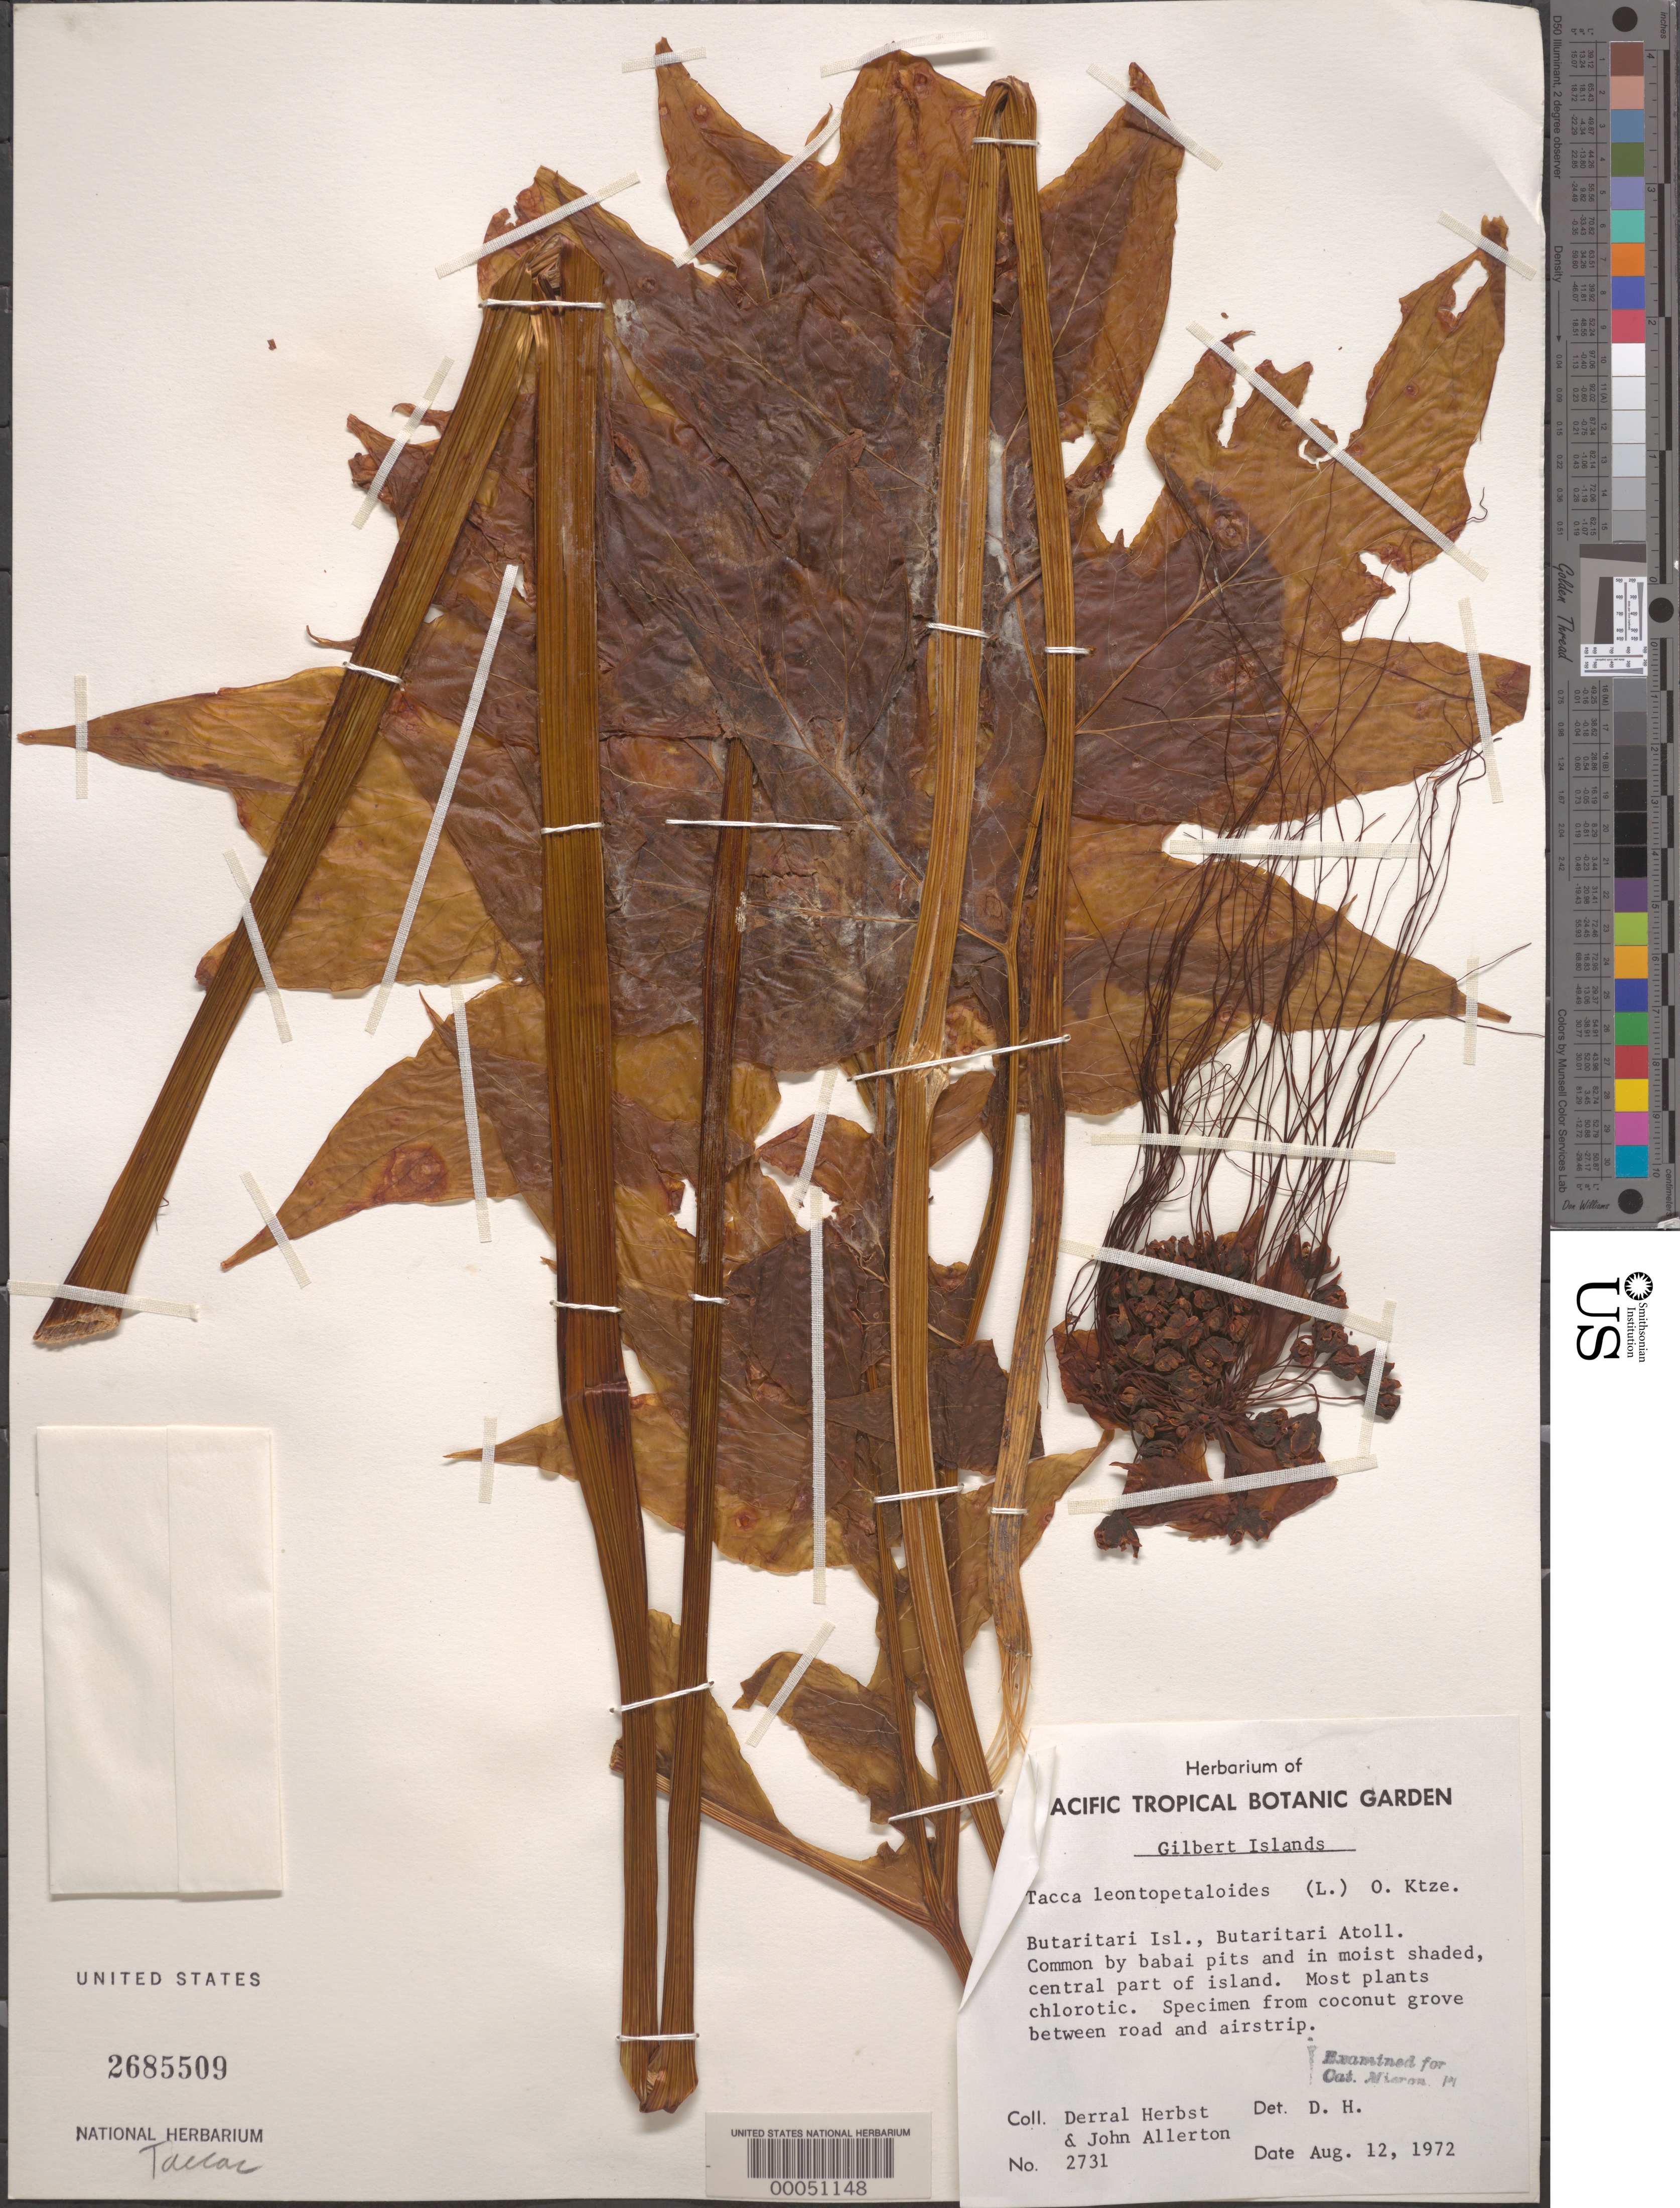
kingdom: Plantae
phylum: Tracheophyta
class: Liliopsida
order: Dioscoreales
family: Dioscoreaceae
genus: Tacca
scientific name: Tacca leontopetaloides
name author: (L.) Kuntze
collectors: D. R. Herbst & J. Allerton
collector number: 2731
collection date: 1972-08-12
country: Kiribati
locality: Gilbert Islands. Butaritari Isl., Butaritari Atoll.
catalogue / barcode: US 2685509